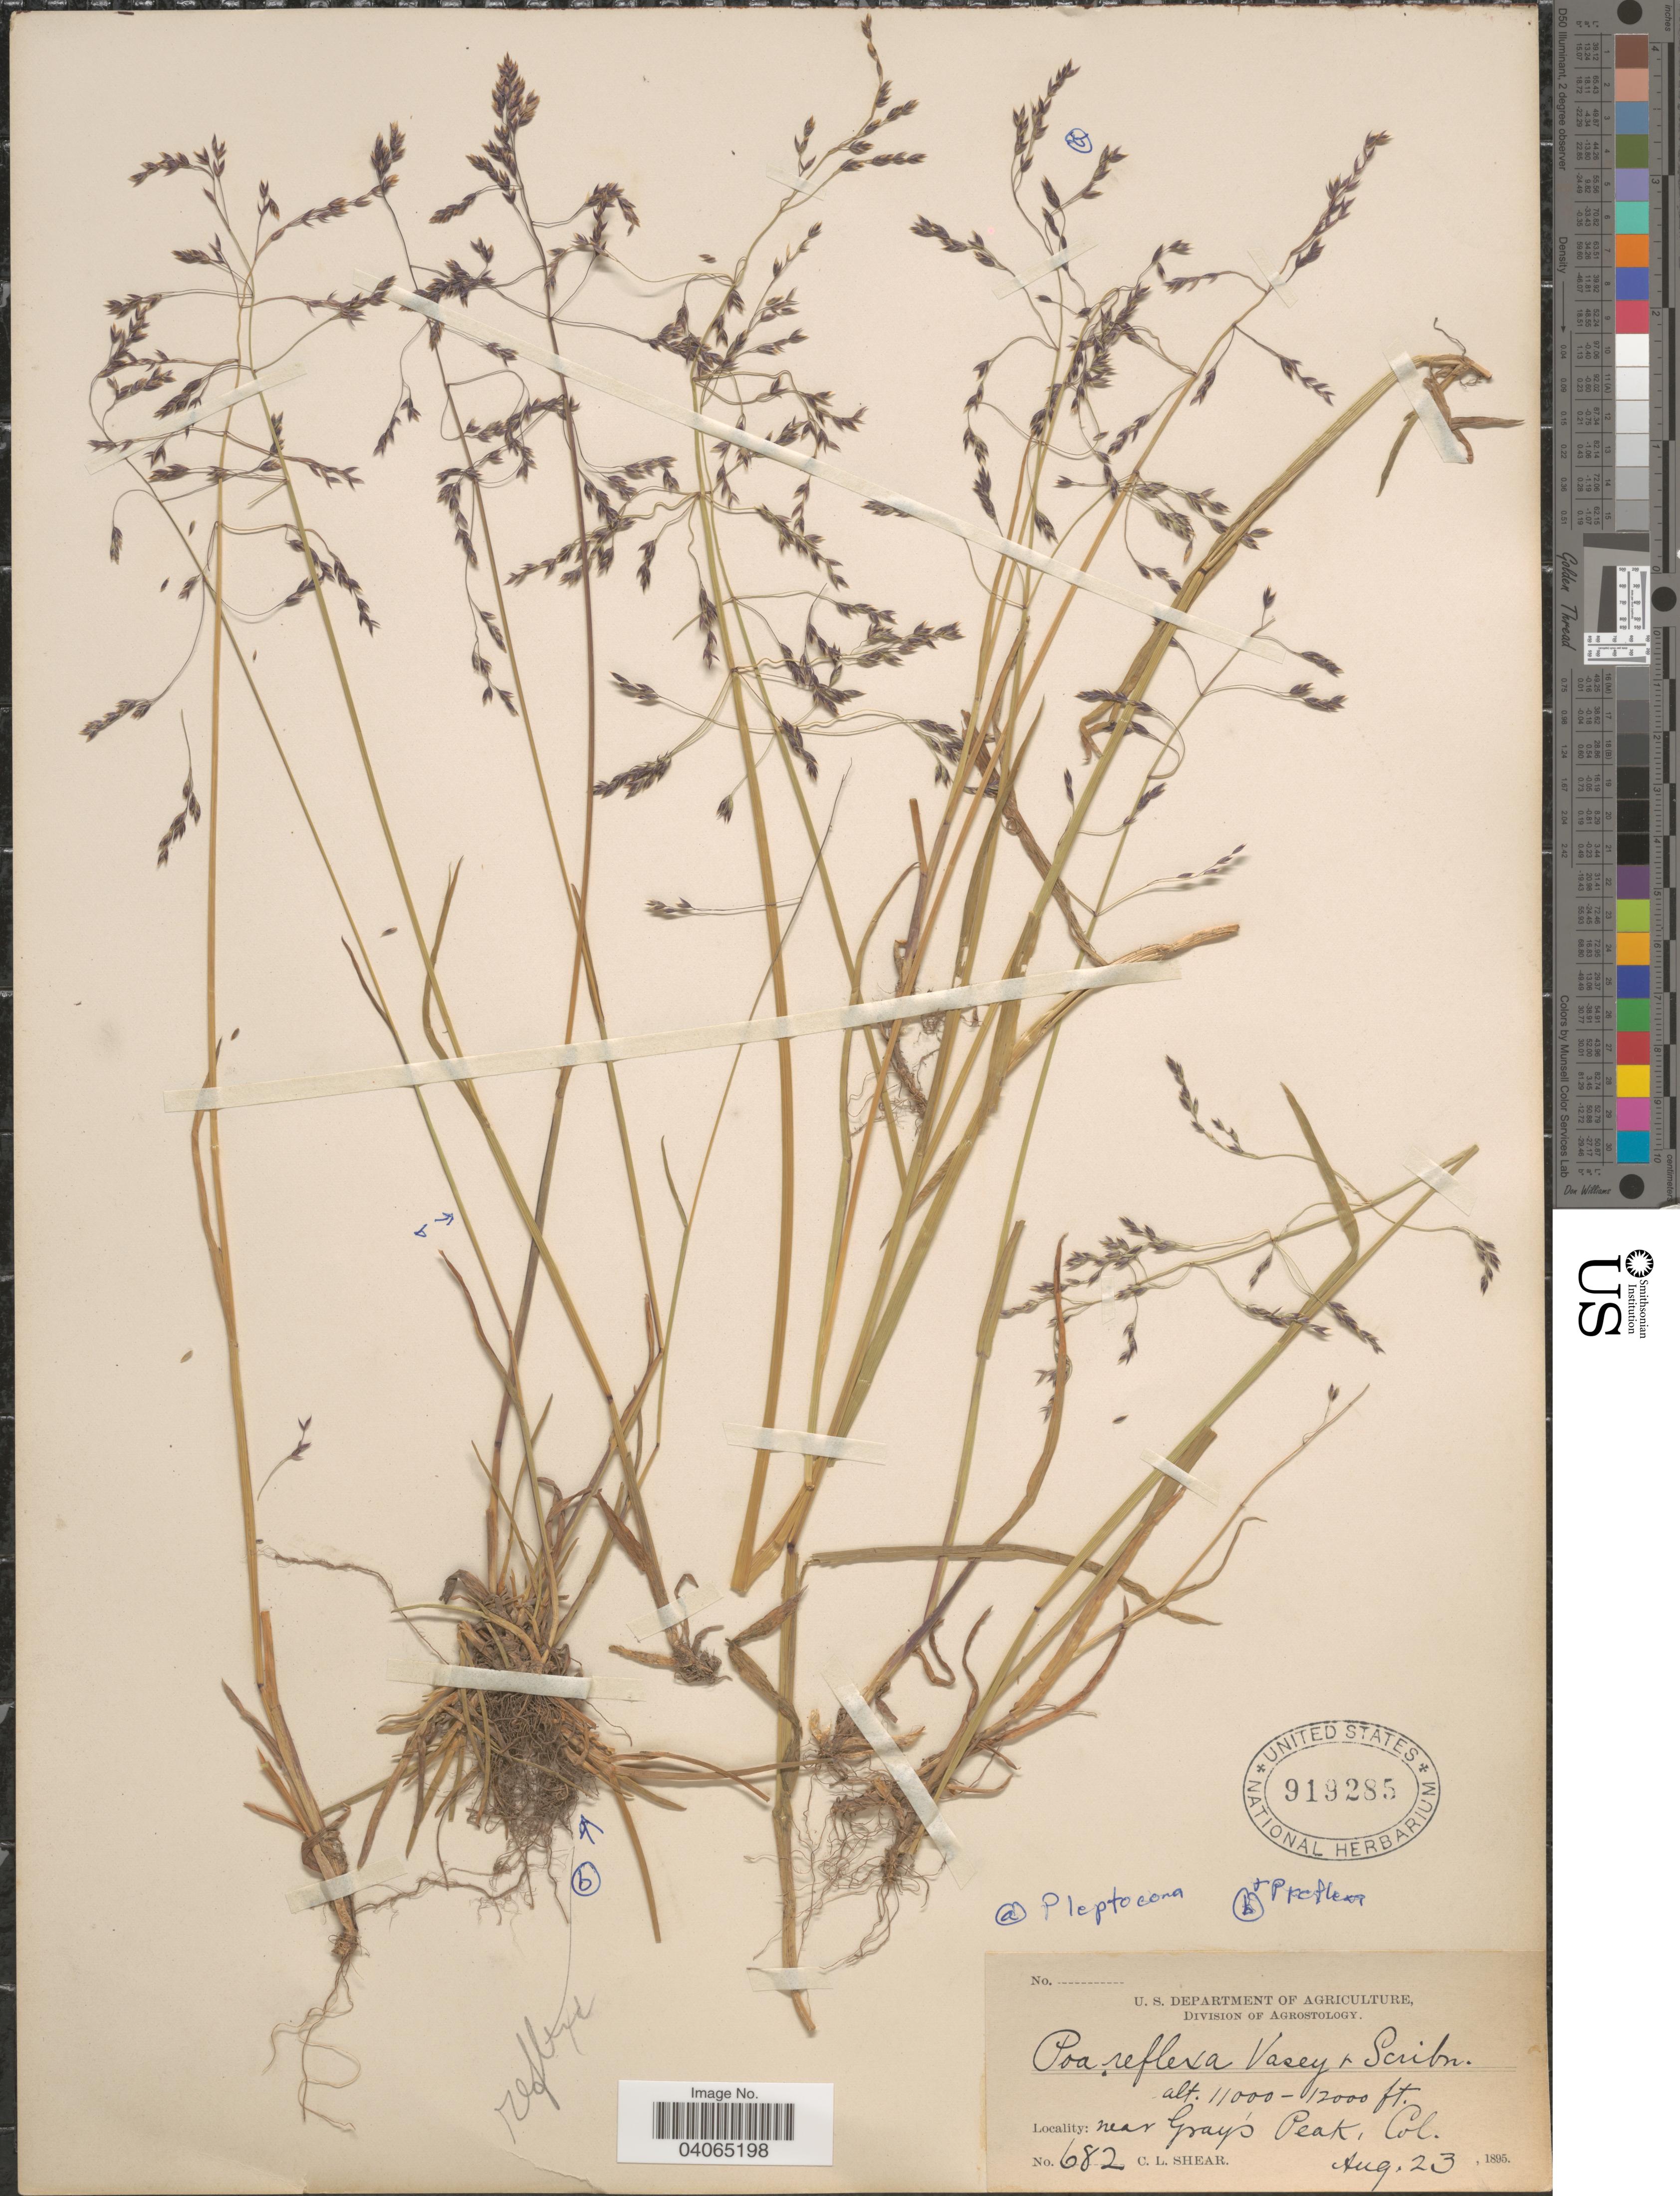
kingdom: Plantae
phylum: Tracheophyta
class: Liliopsida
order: Poales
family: Poaceae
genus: Poa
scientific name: Poa reflexa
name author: Vasey & Scribn.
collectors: C. L. Shear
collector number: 682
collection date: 1895-08-23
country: United States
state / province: Colorado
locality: Near Gray's Peak.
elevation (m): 3353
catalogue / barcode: US 919285